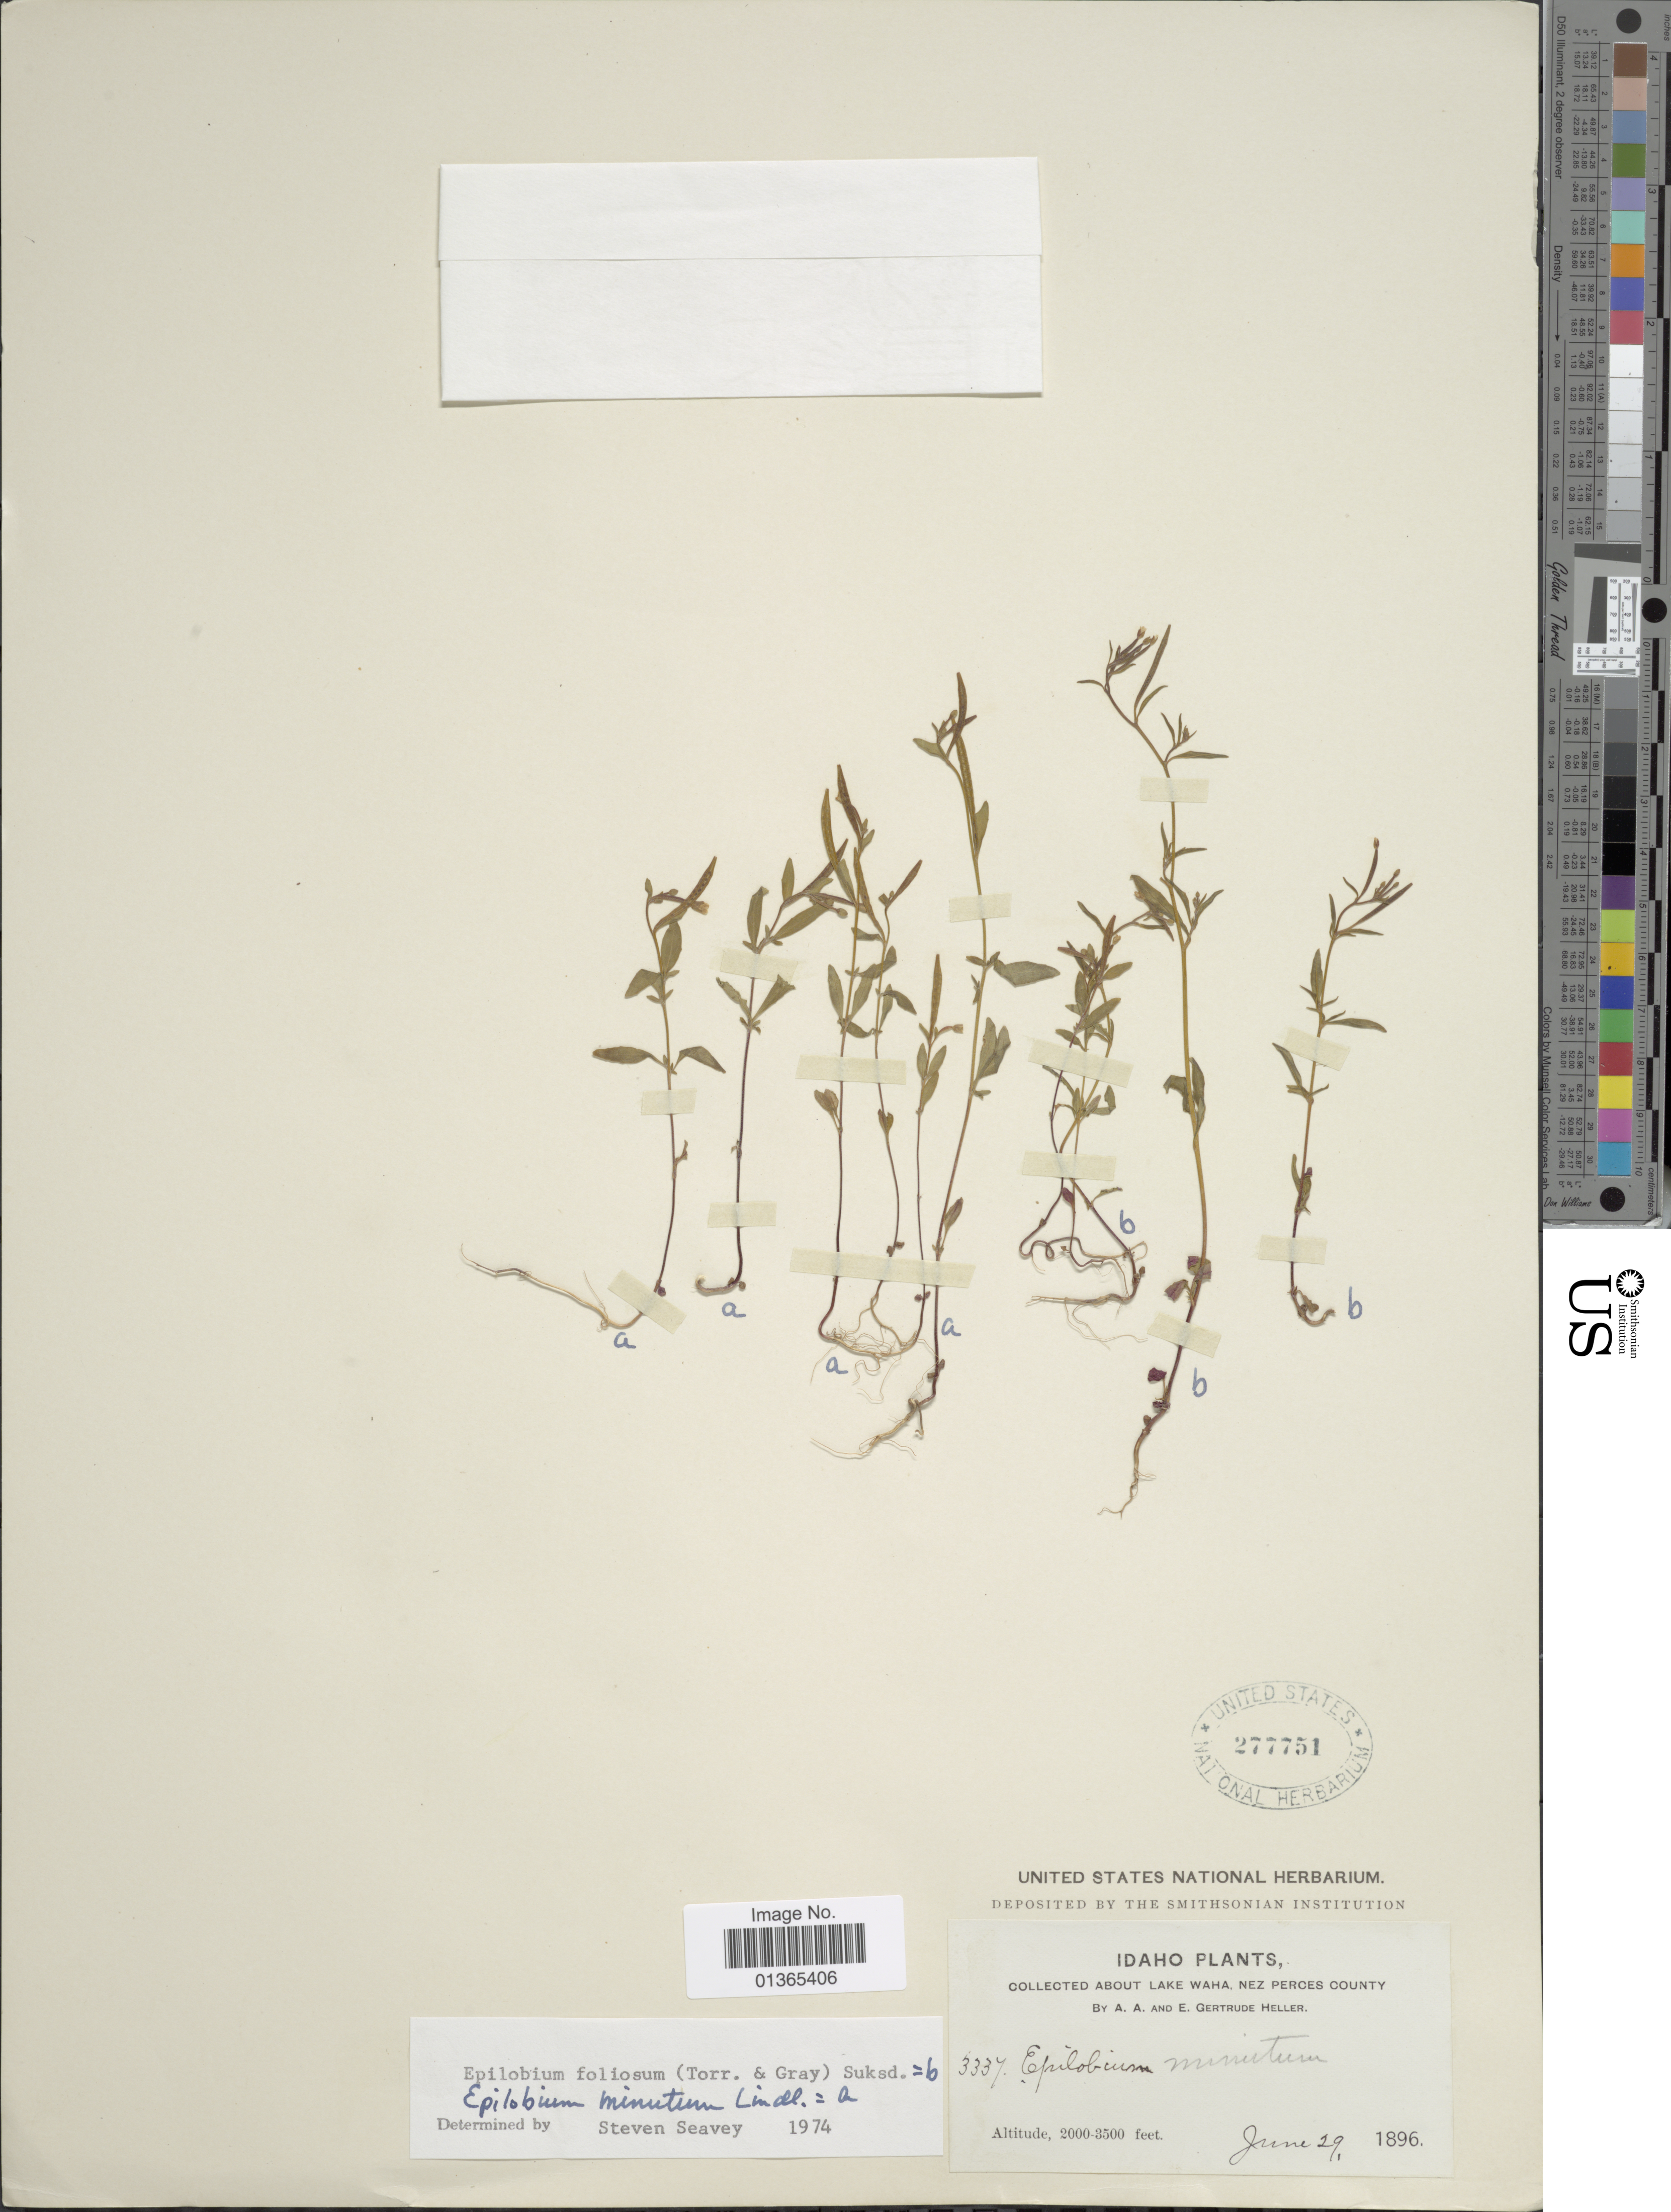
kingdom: Plantae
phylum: Tracheophyta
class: Magnoliopsida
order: Myrtales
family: Onagraceae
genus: Epilobium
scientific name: Epilobium minutum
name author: Lindl. ex Lehm.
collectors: A. A. Heller & E. G. Heller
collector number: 3337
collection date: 1896-06-29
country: United States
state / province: Idaho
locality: Lake Waha, Nez Perces County.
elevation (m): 610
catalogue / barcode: US 277751